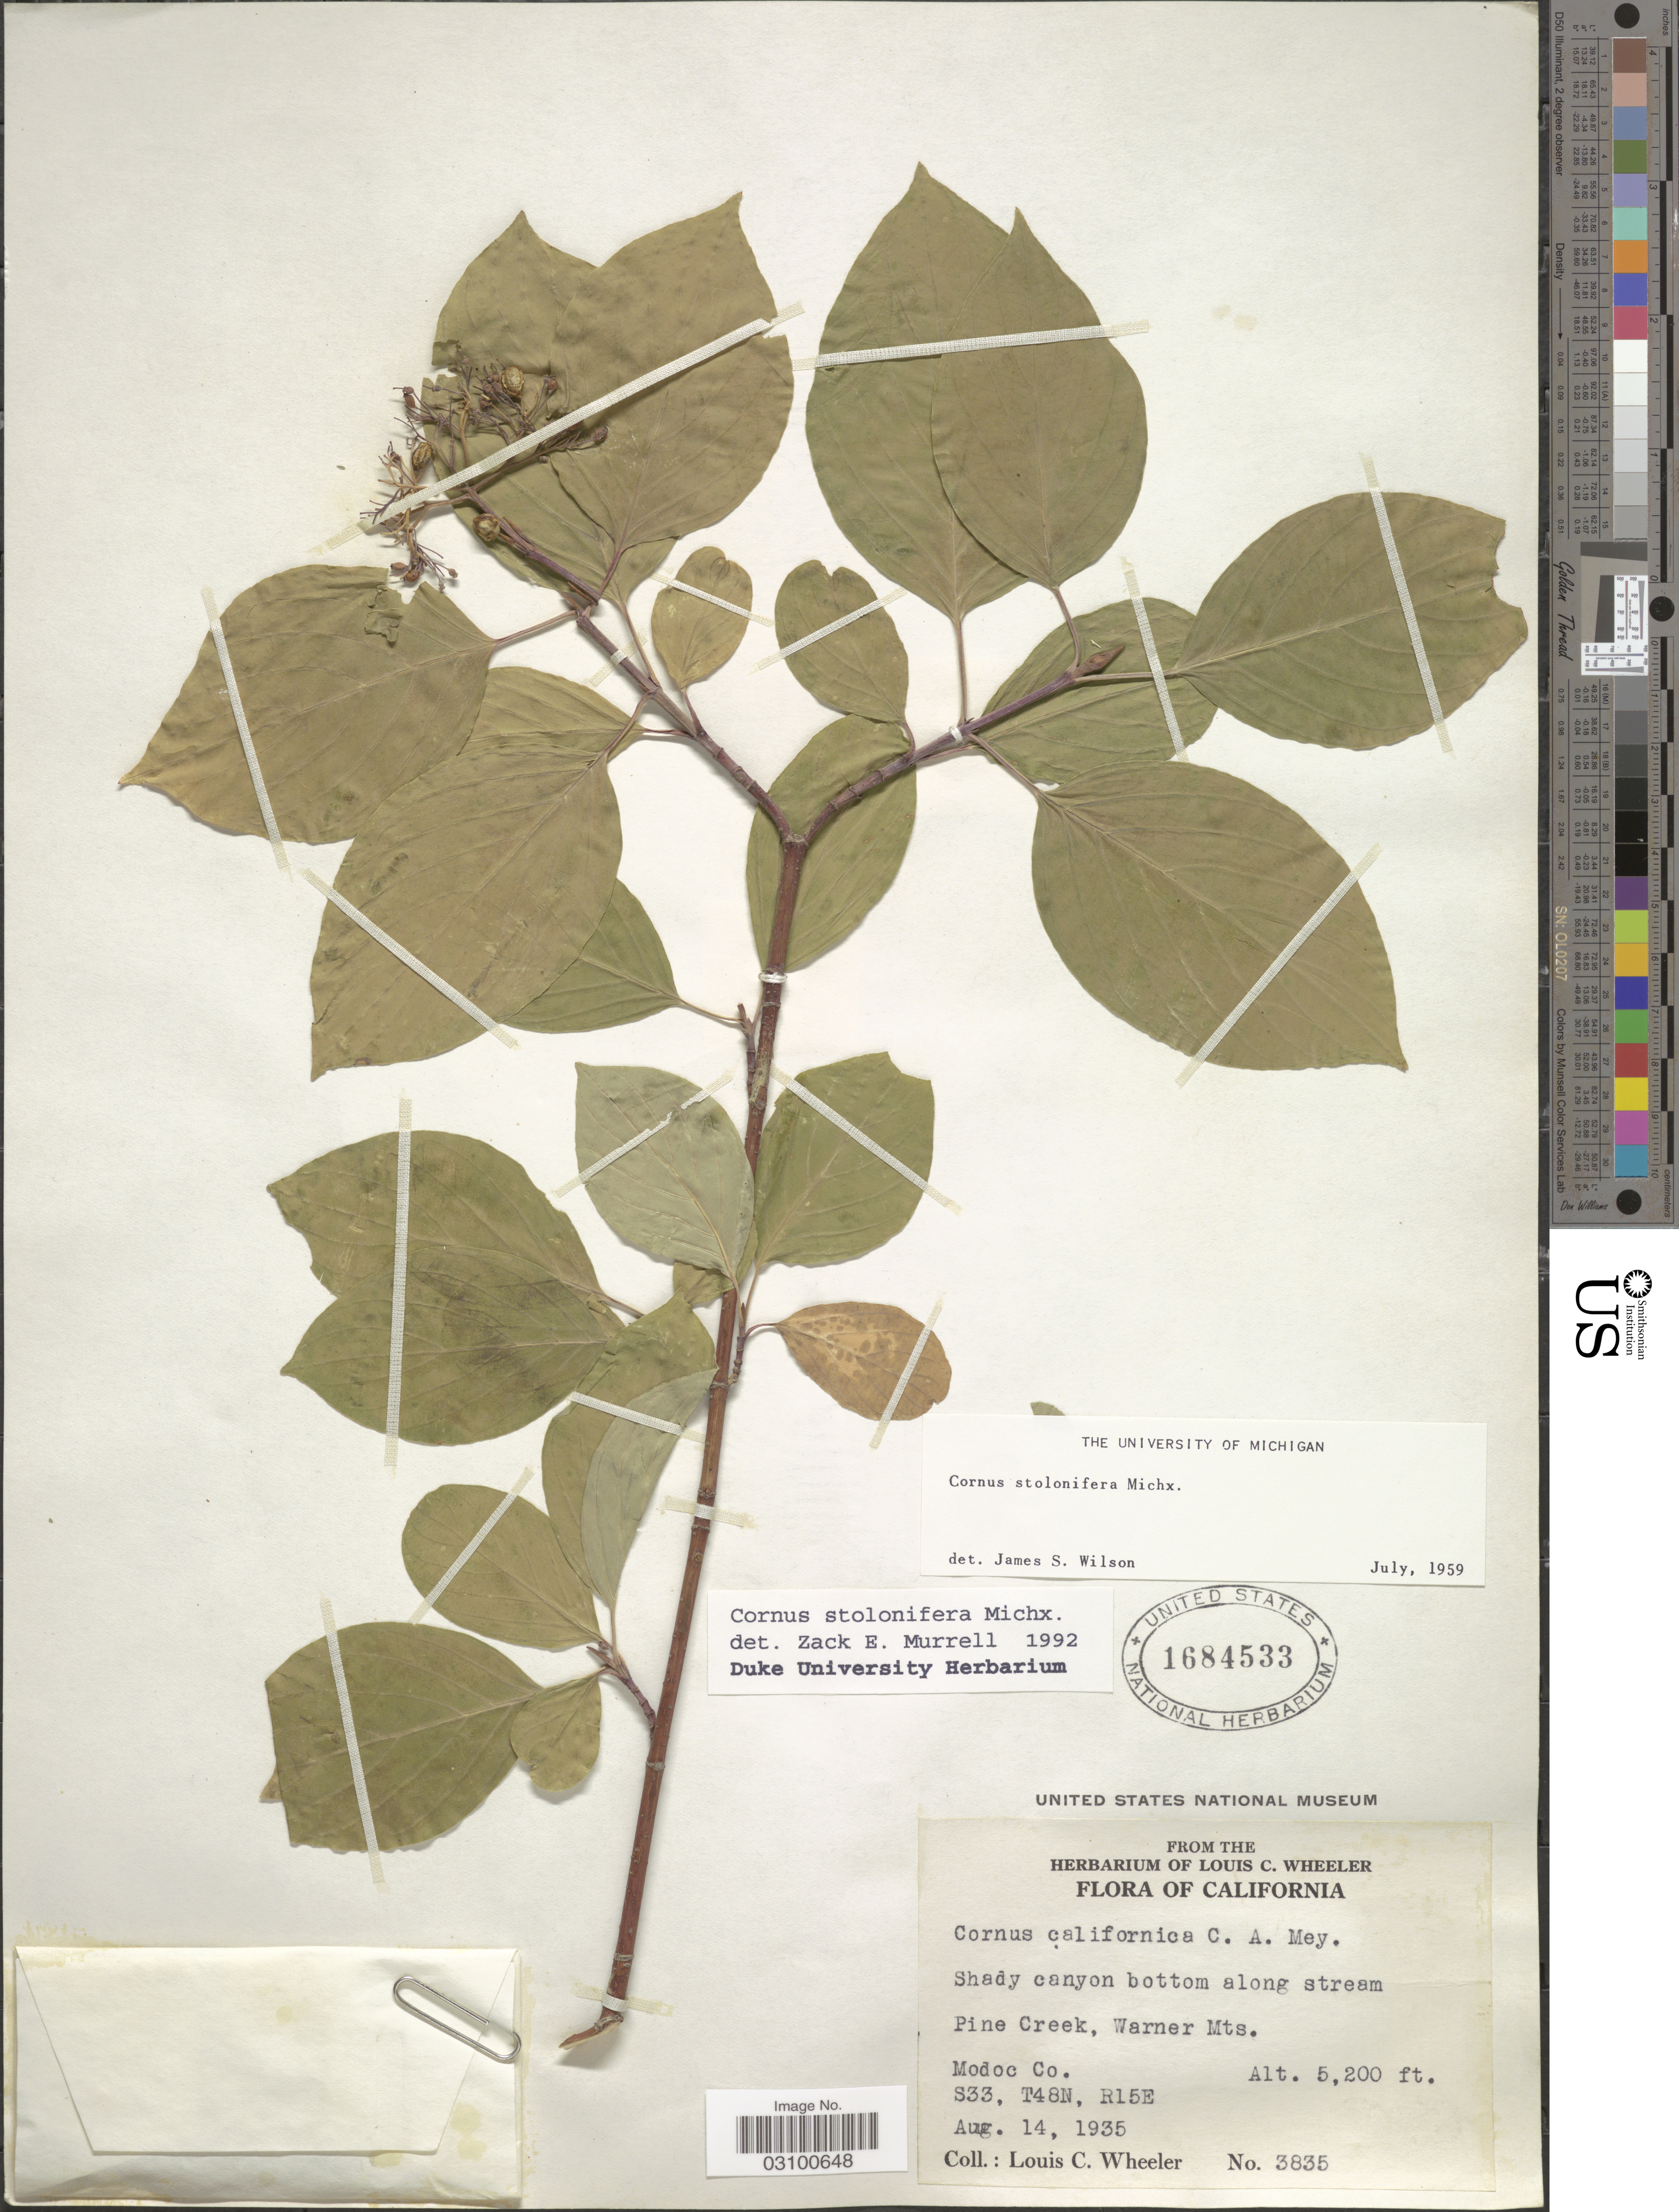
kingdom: Plantae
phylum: Tracheophyta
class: Magnoliopsida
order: Cornales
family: Cornaceae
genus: Cornus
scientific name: Cornus sericea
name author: L.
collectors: L. C. Wheeler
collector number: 3835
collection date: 1935-08-14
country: United States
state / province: California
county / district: Modoc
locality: Shady canyon bottom along stream Pine Creek, Warner Mts. Modoc Co. S33, T48N, R15E.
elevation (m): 1585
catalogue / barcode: US 1684533